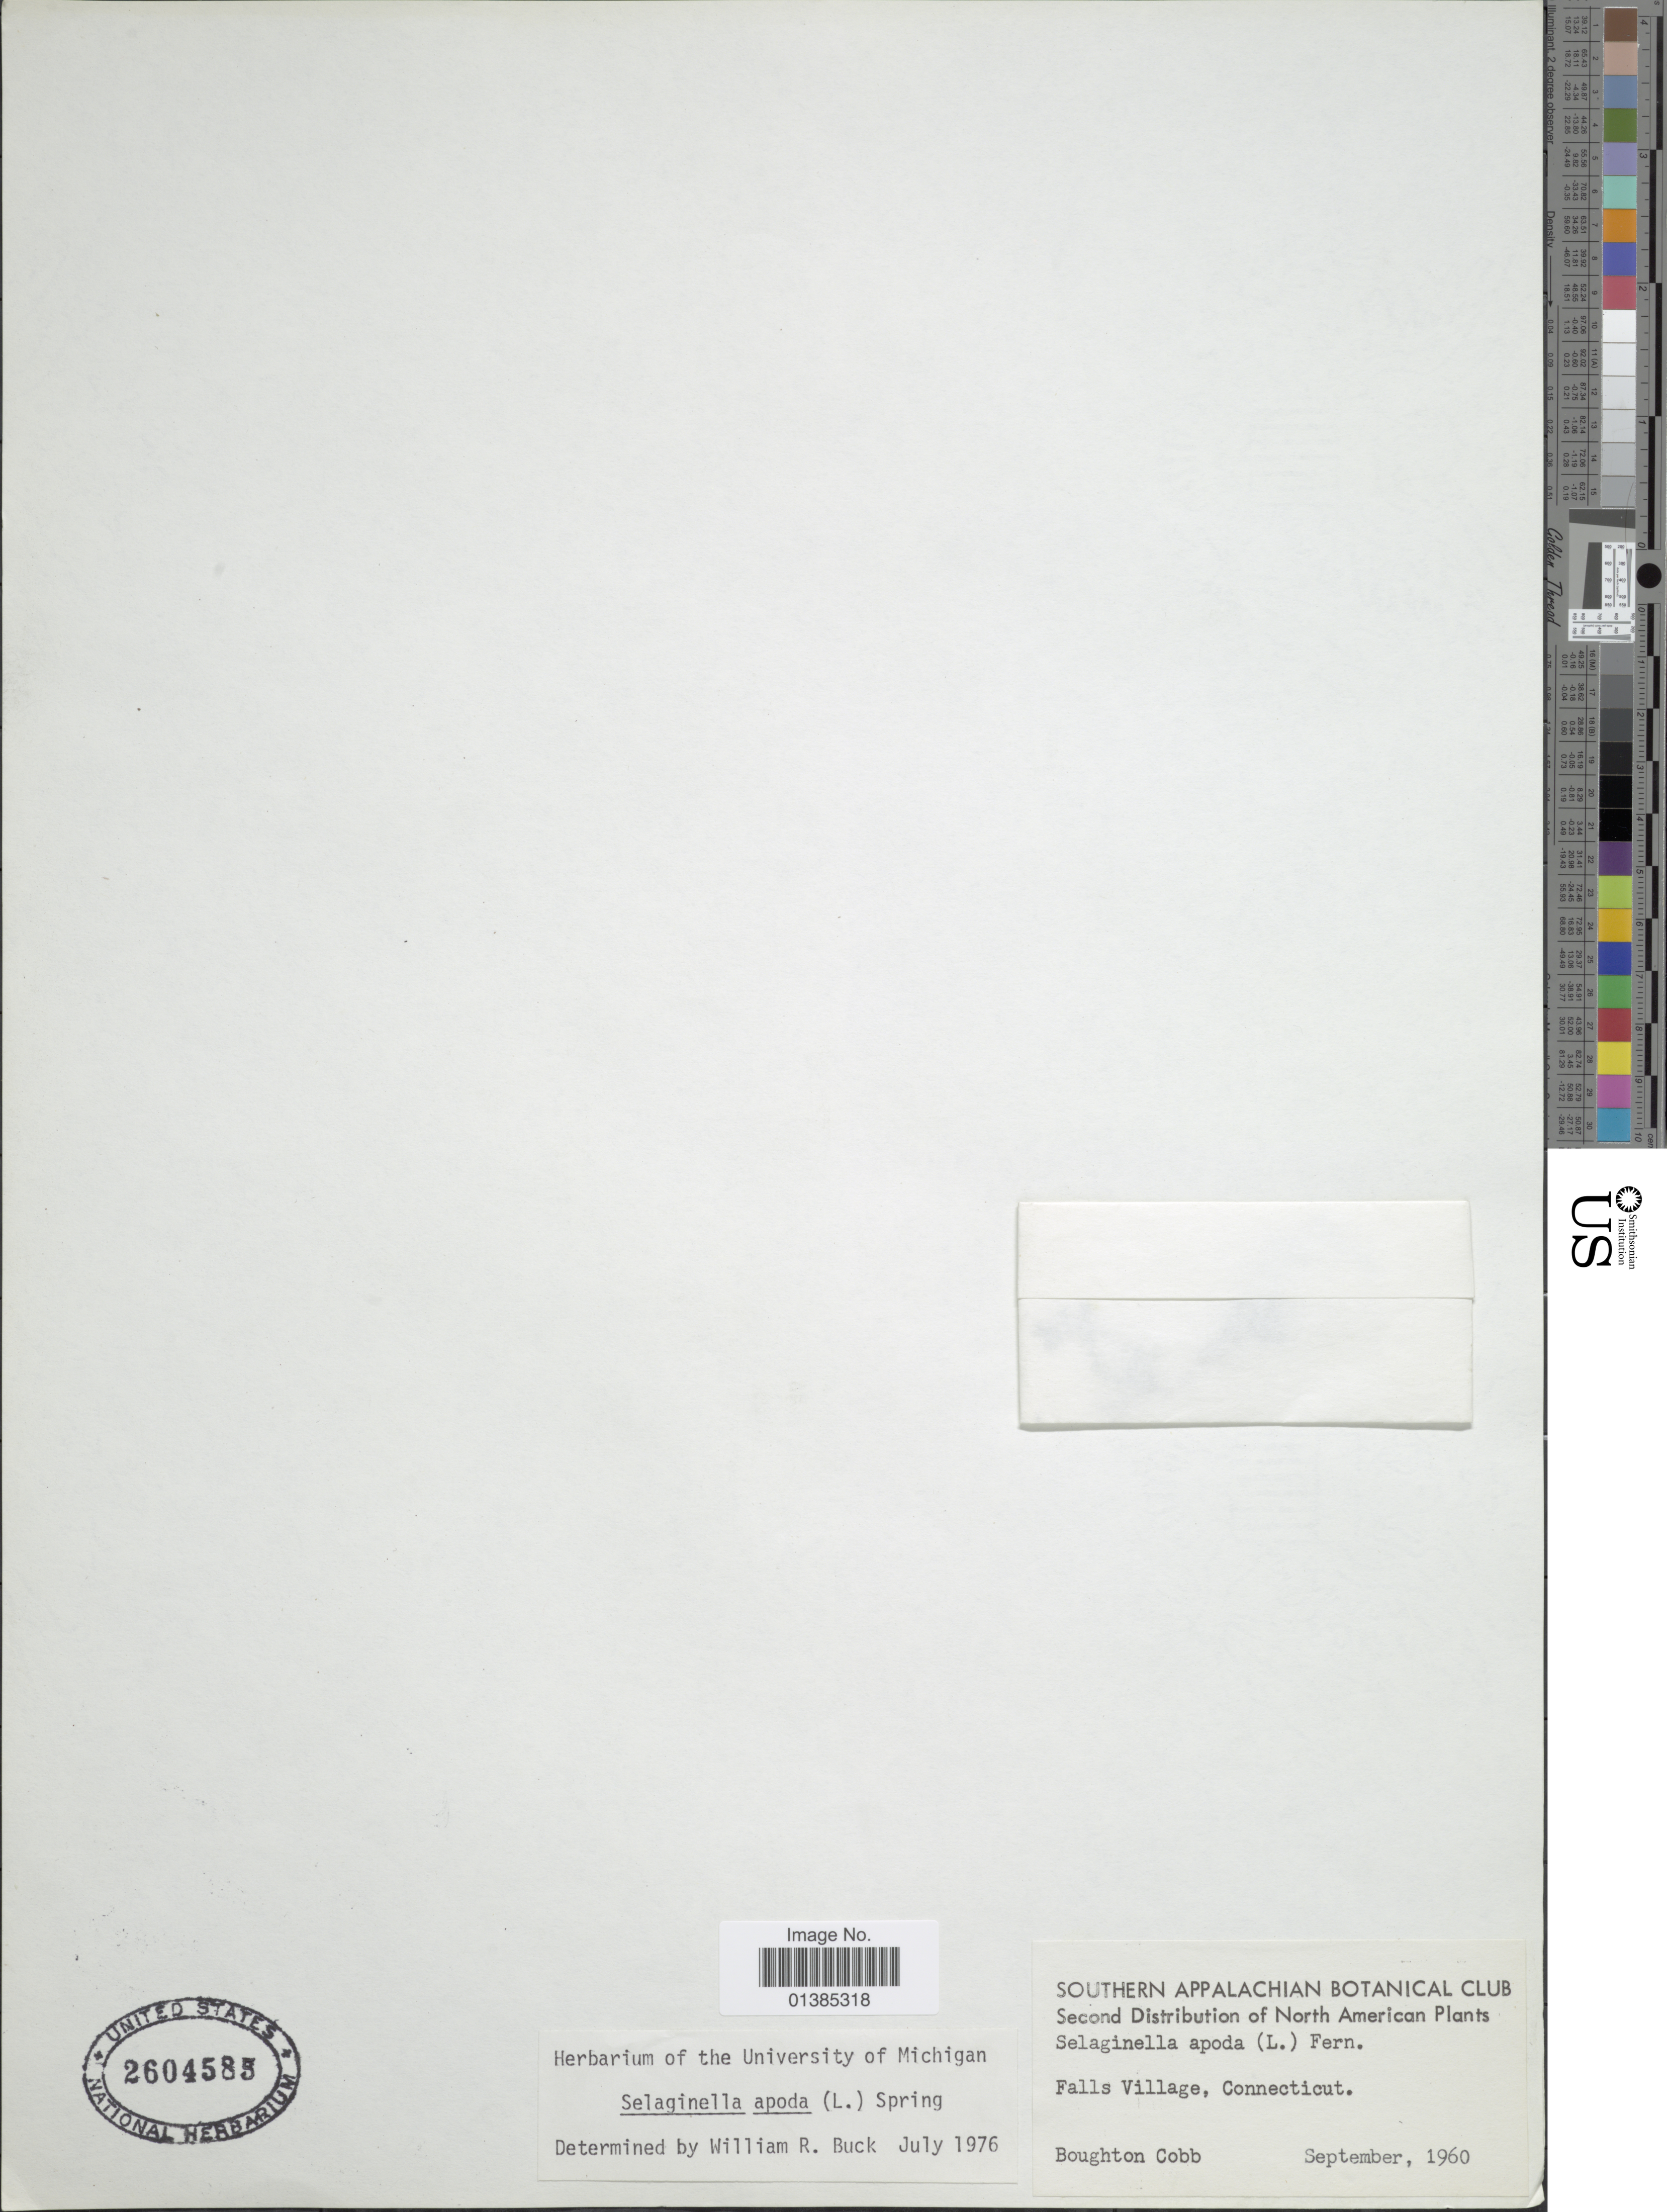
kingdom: Plantae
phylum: Tracheophyta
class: Lycopodiopsida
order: Selaginellales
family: Selaginellaceae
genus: Selaginella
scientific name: Selaginella apus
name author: Spring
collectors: B. Cobb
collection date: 1960-09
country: United States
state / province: Connecticut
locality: Falls Village.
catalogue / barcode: US 2604585